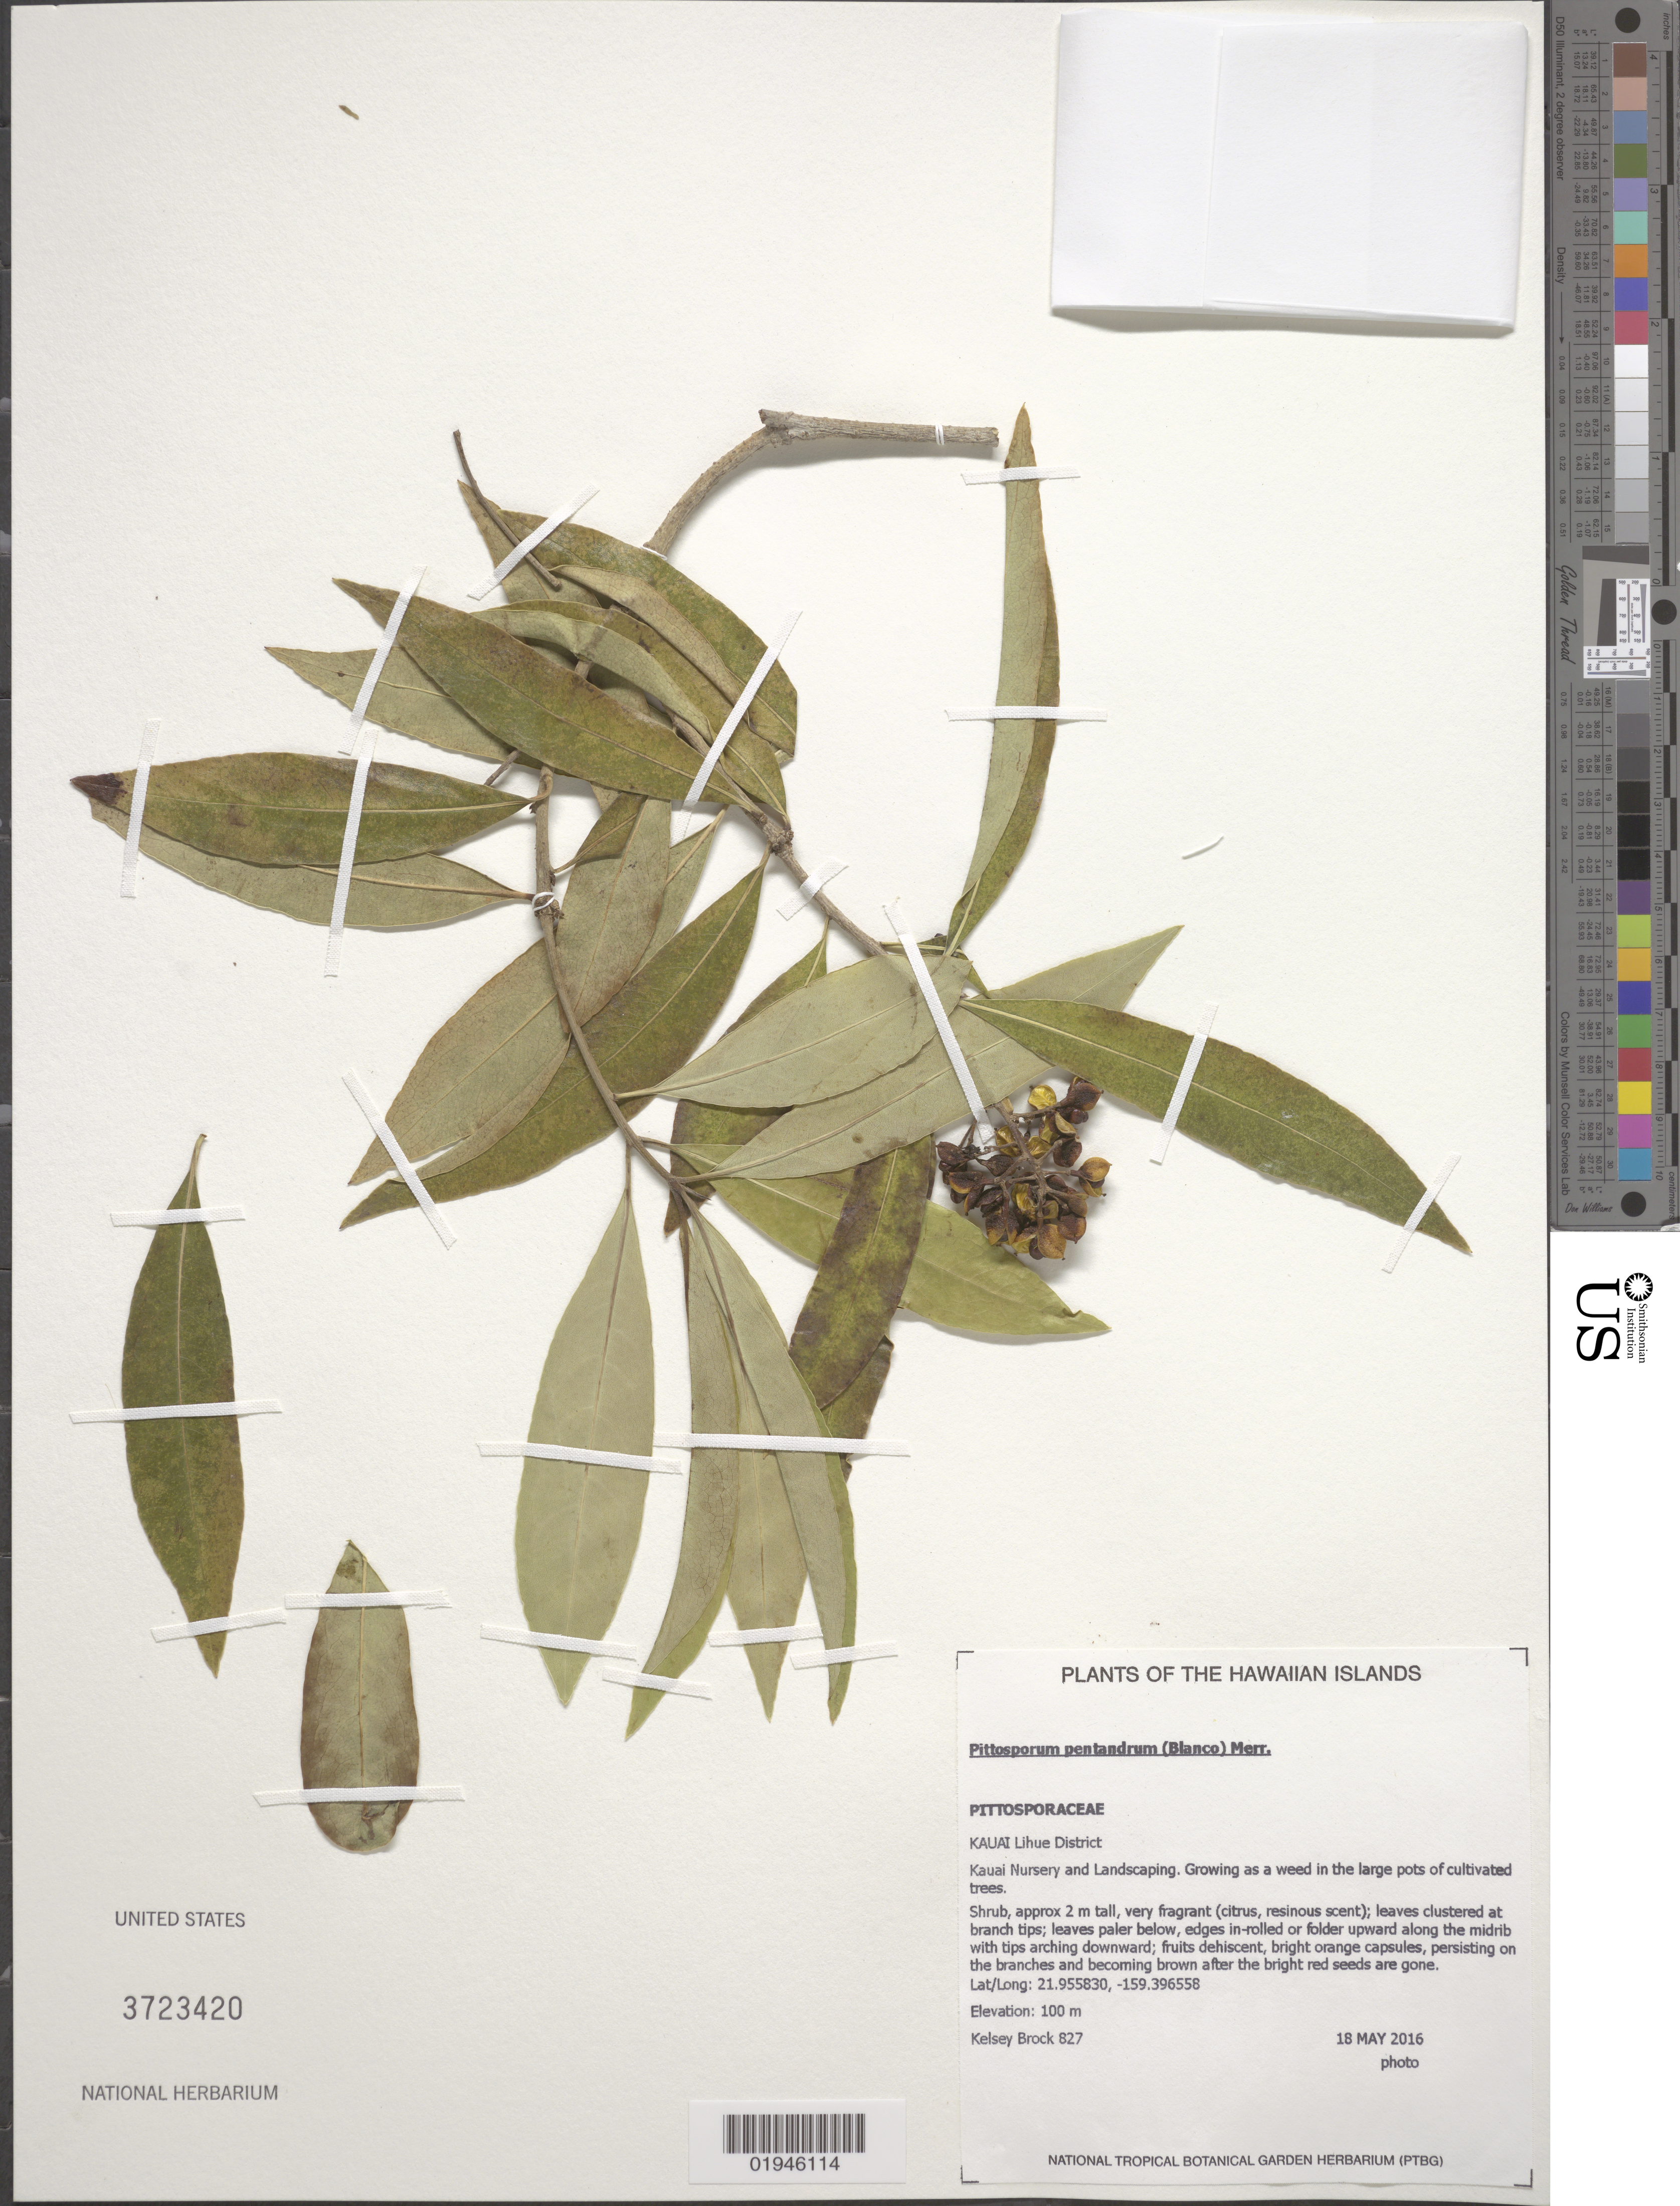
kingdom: Plantae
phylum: Tracheophyta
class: Magnoliopsida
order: Apiales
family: Pittosporaceae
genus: Pittosporum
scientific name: Pittosporum pentandrum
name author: (Blanco) Merr.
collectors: K. Brock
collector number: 827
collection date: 2016-05-18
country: United States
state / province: Hawaii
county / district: Kauai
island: Kaua'i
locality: Lihue District, Kauai Nursery and Landscaping in Puhi.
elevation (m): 100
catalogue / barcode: US 3723420